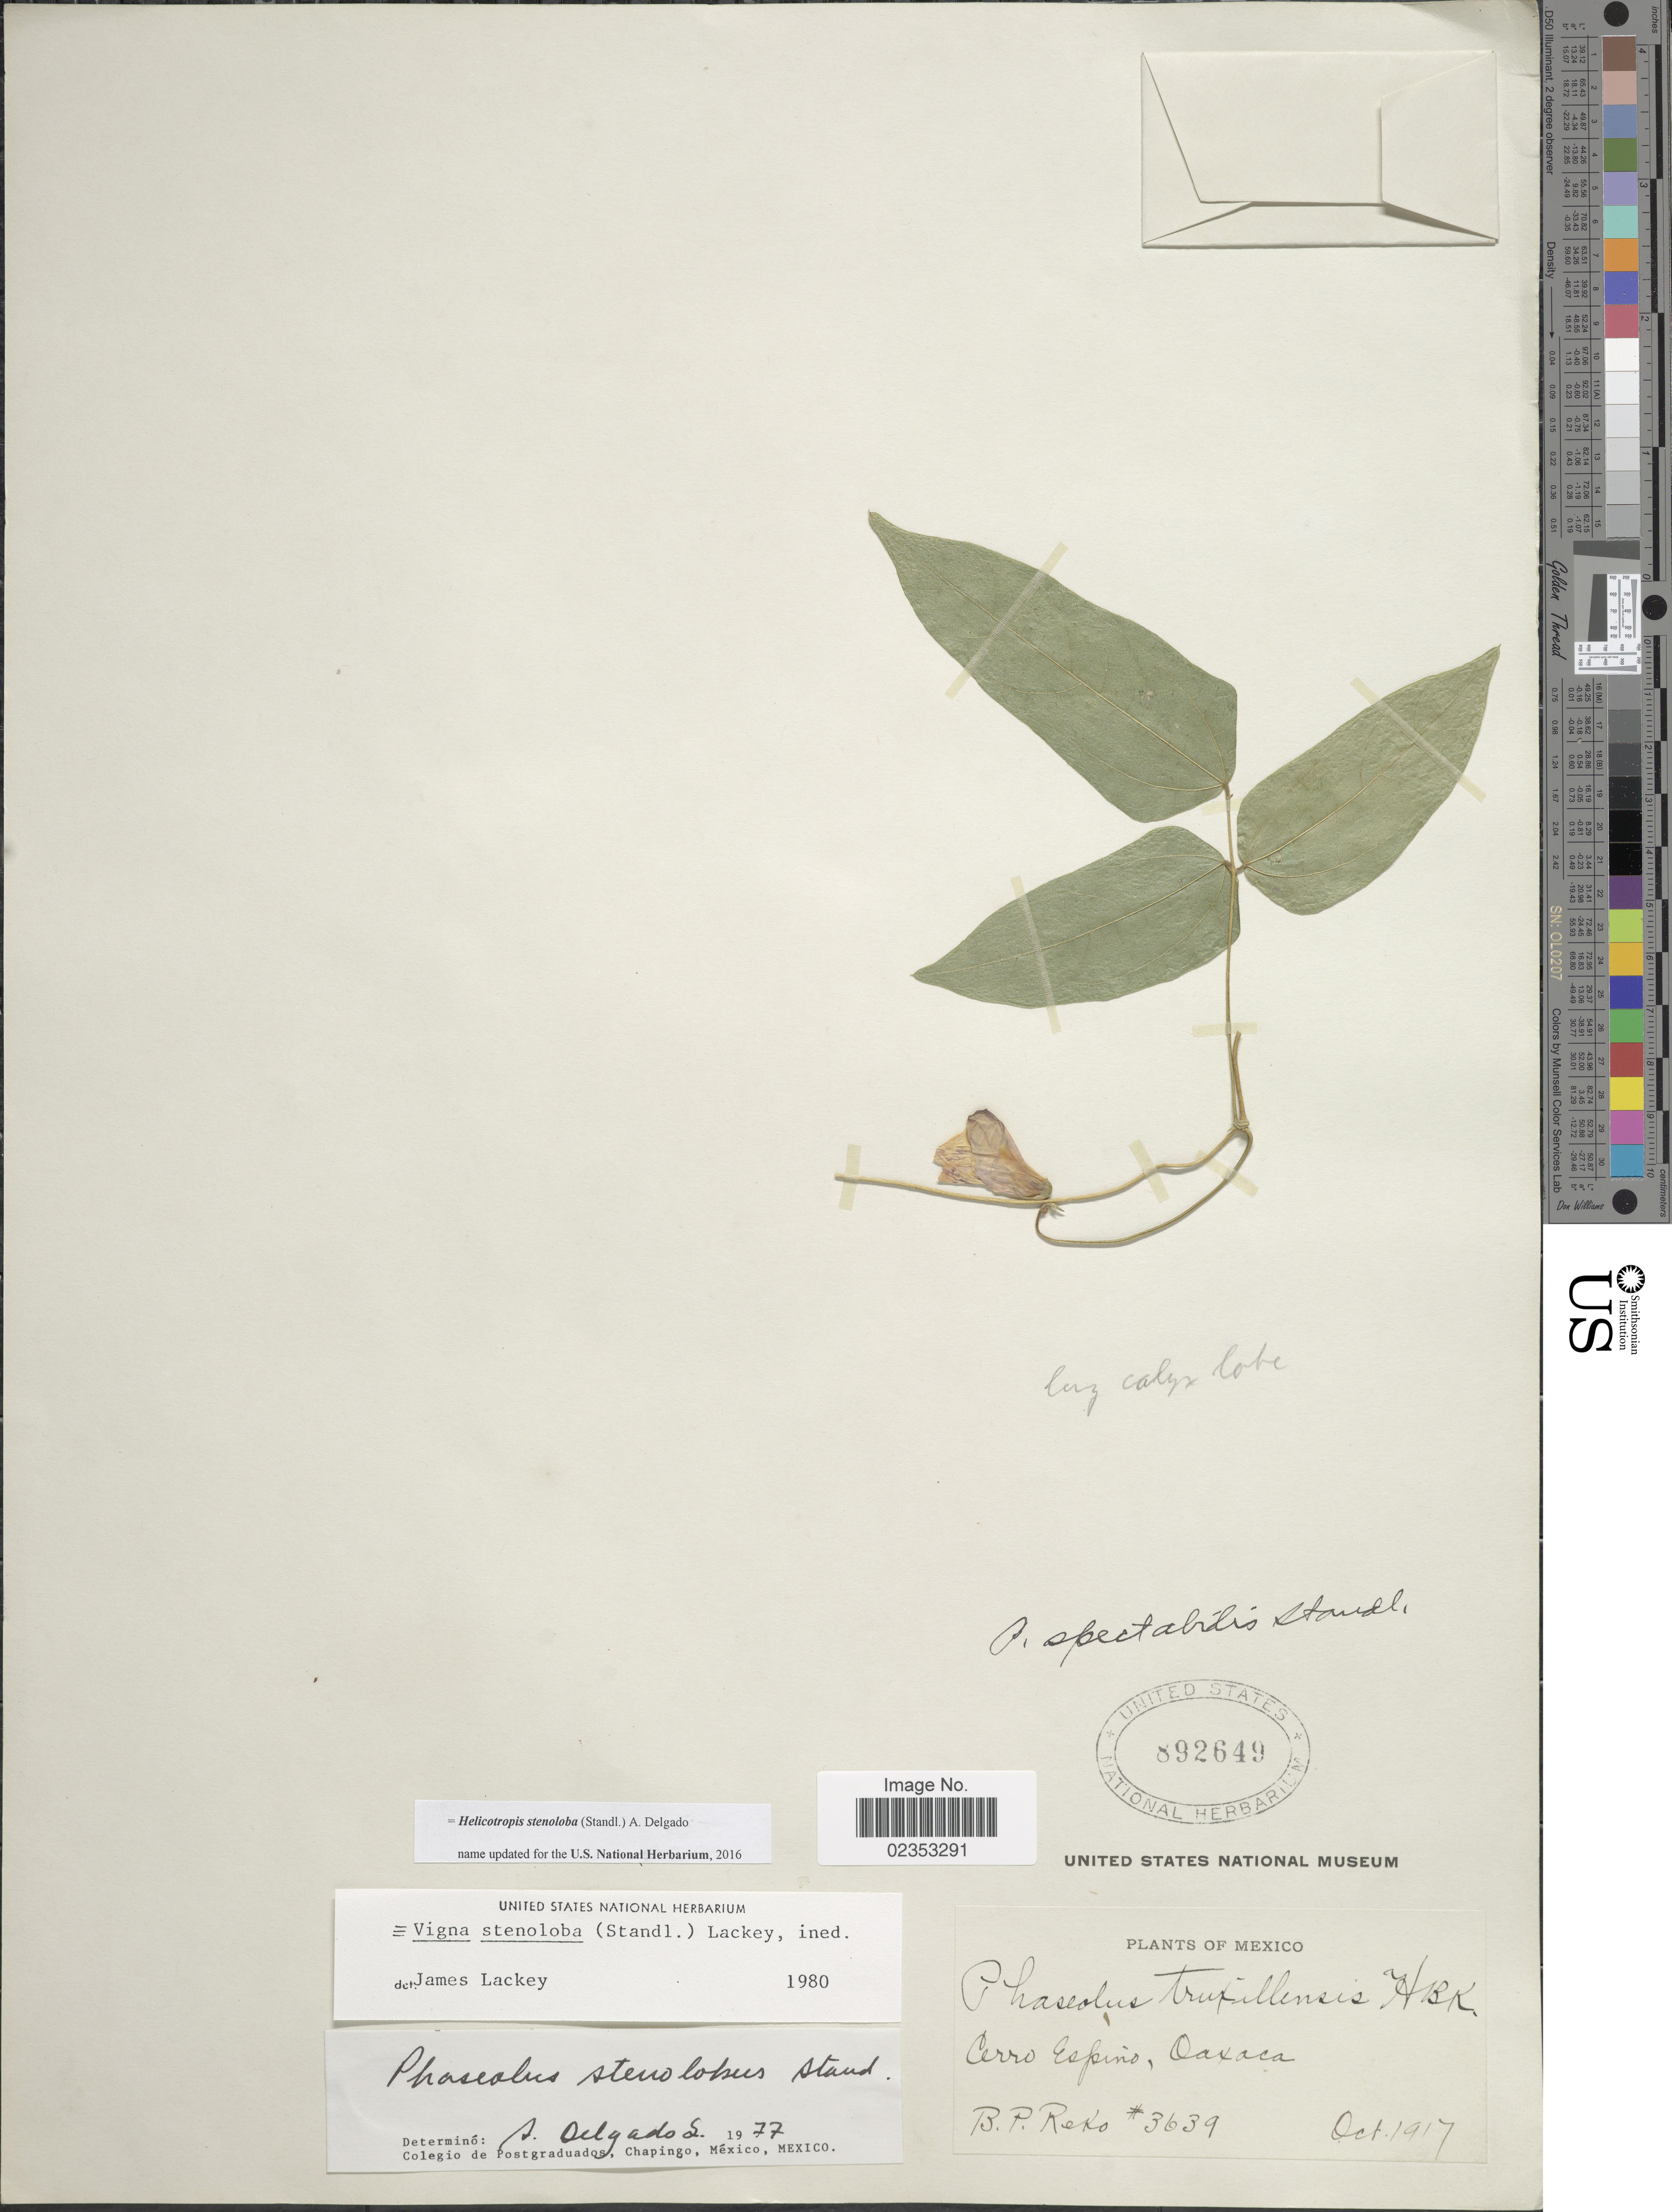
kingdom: Plantae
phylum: Tracheophyta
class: Magnoliopsida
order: Fabales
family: Fabaceae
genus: Helicotropis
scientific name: Helicotropis stenoloba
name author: (Standl.) A. Delgado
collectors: B. P. Reko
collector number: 3639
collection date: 1917-10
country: Mexico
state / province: Oaxaca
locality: Cerro Espino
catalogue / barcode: US 892649